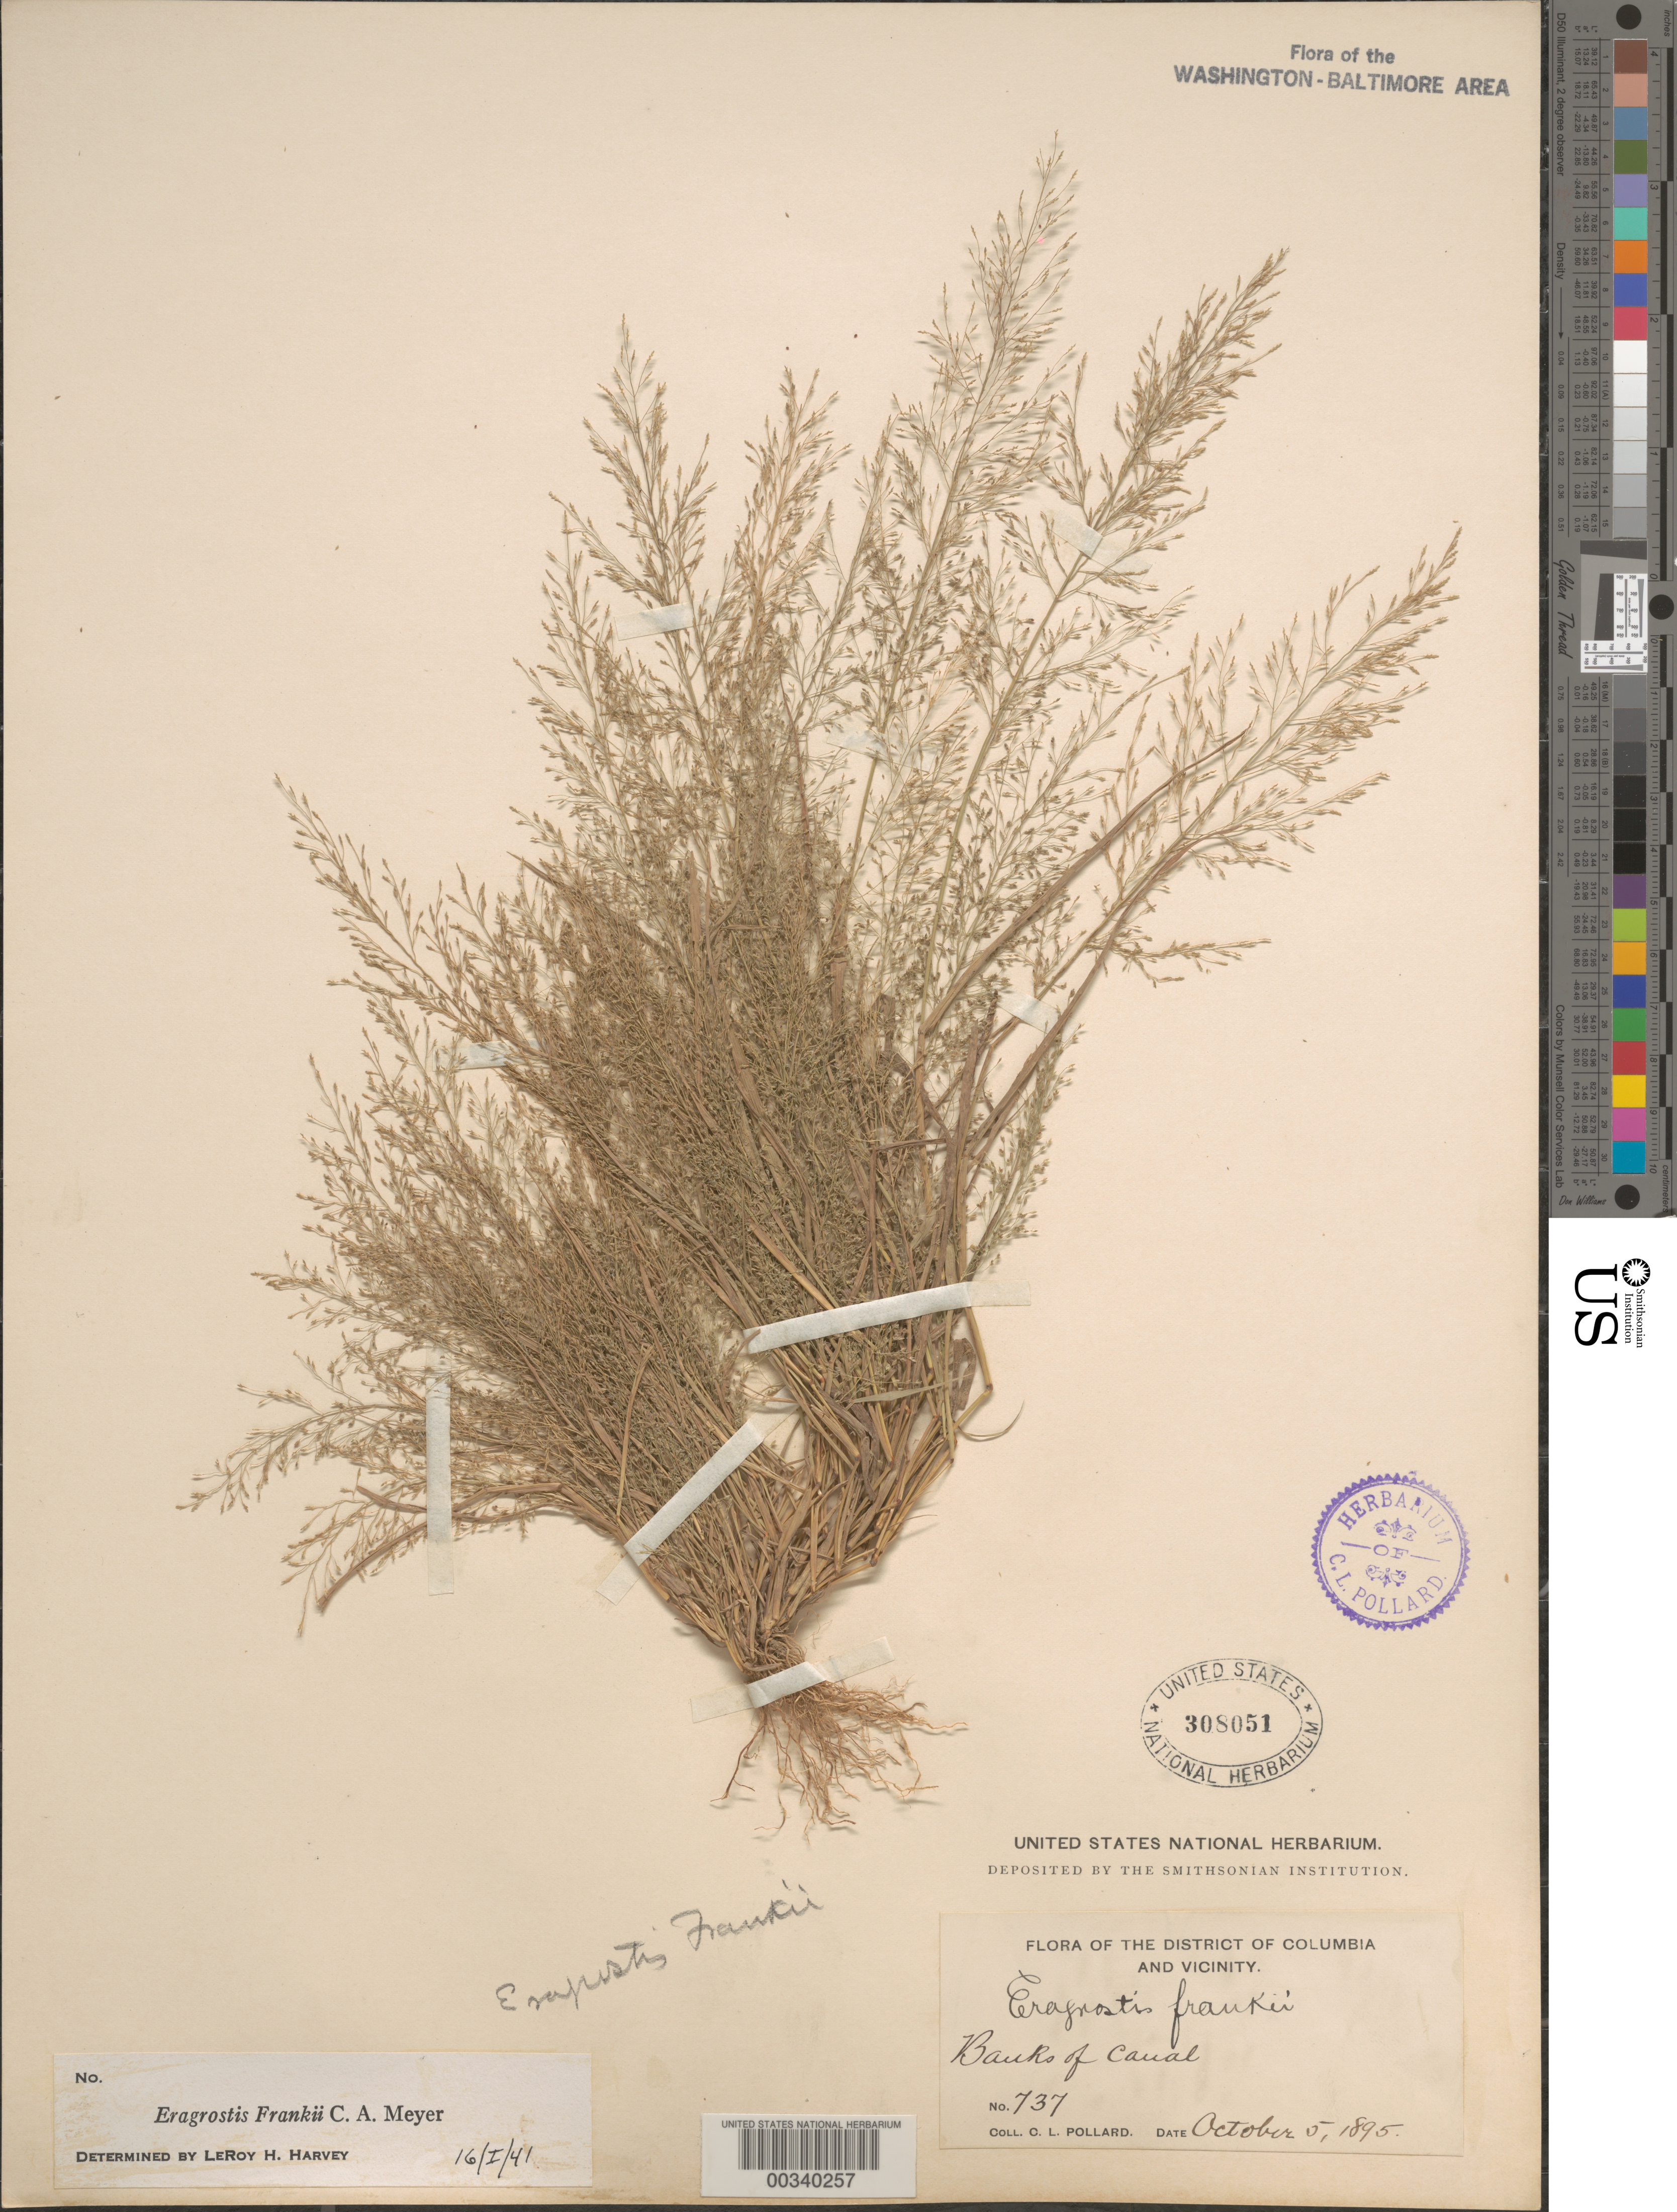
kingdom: Plantae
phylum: Tracheophyta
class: Liliopsida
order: Poales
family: Poaceae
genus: Eragrostis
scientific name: Eragrostis frankii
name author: C.A. Mey. ex Steud.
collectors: C. L. Pollard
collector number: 737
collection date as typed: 05 Oct 1895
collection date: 1895-10-05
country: United States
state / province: District of Columbia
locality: Banks of Canal C. and O. Canal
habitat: Banks of canal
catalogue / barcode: US 308051